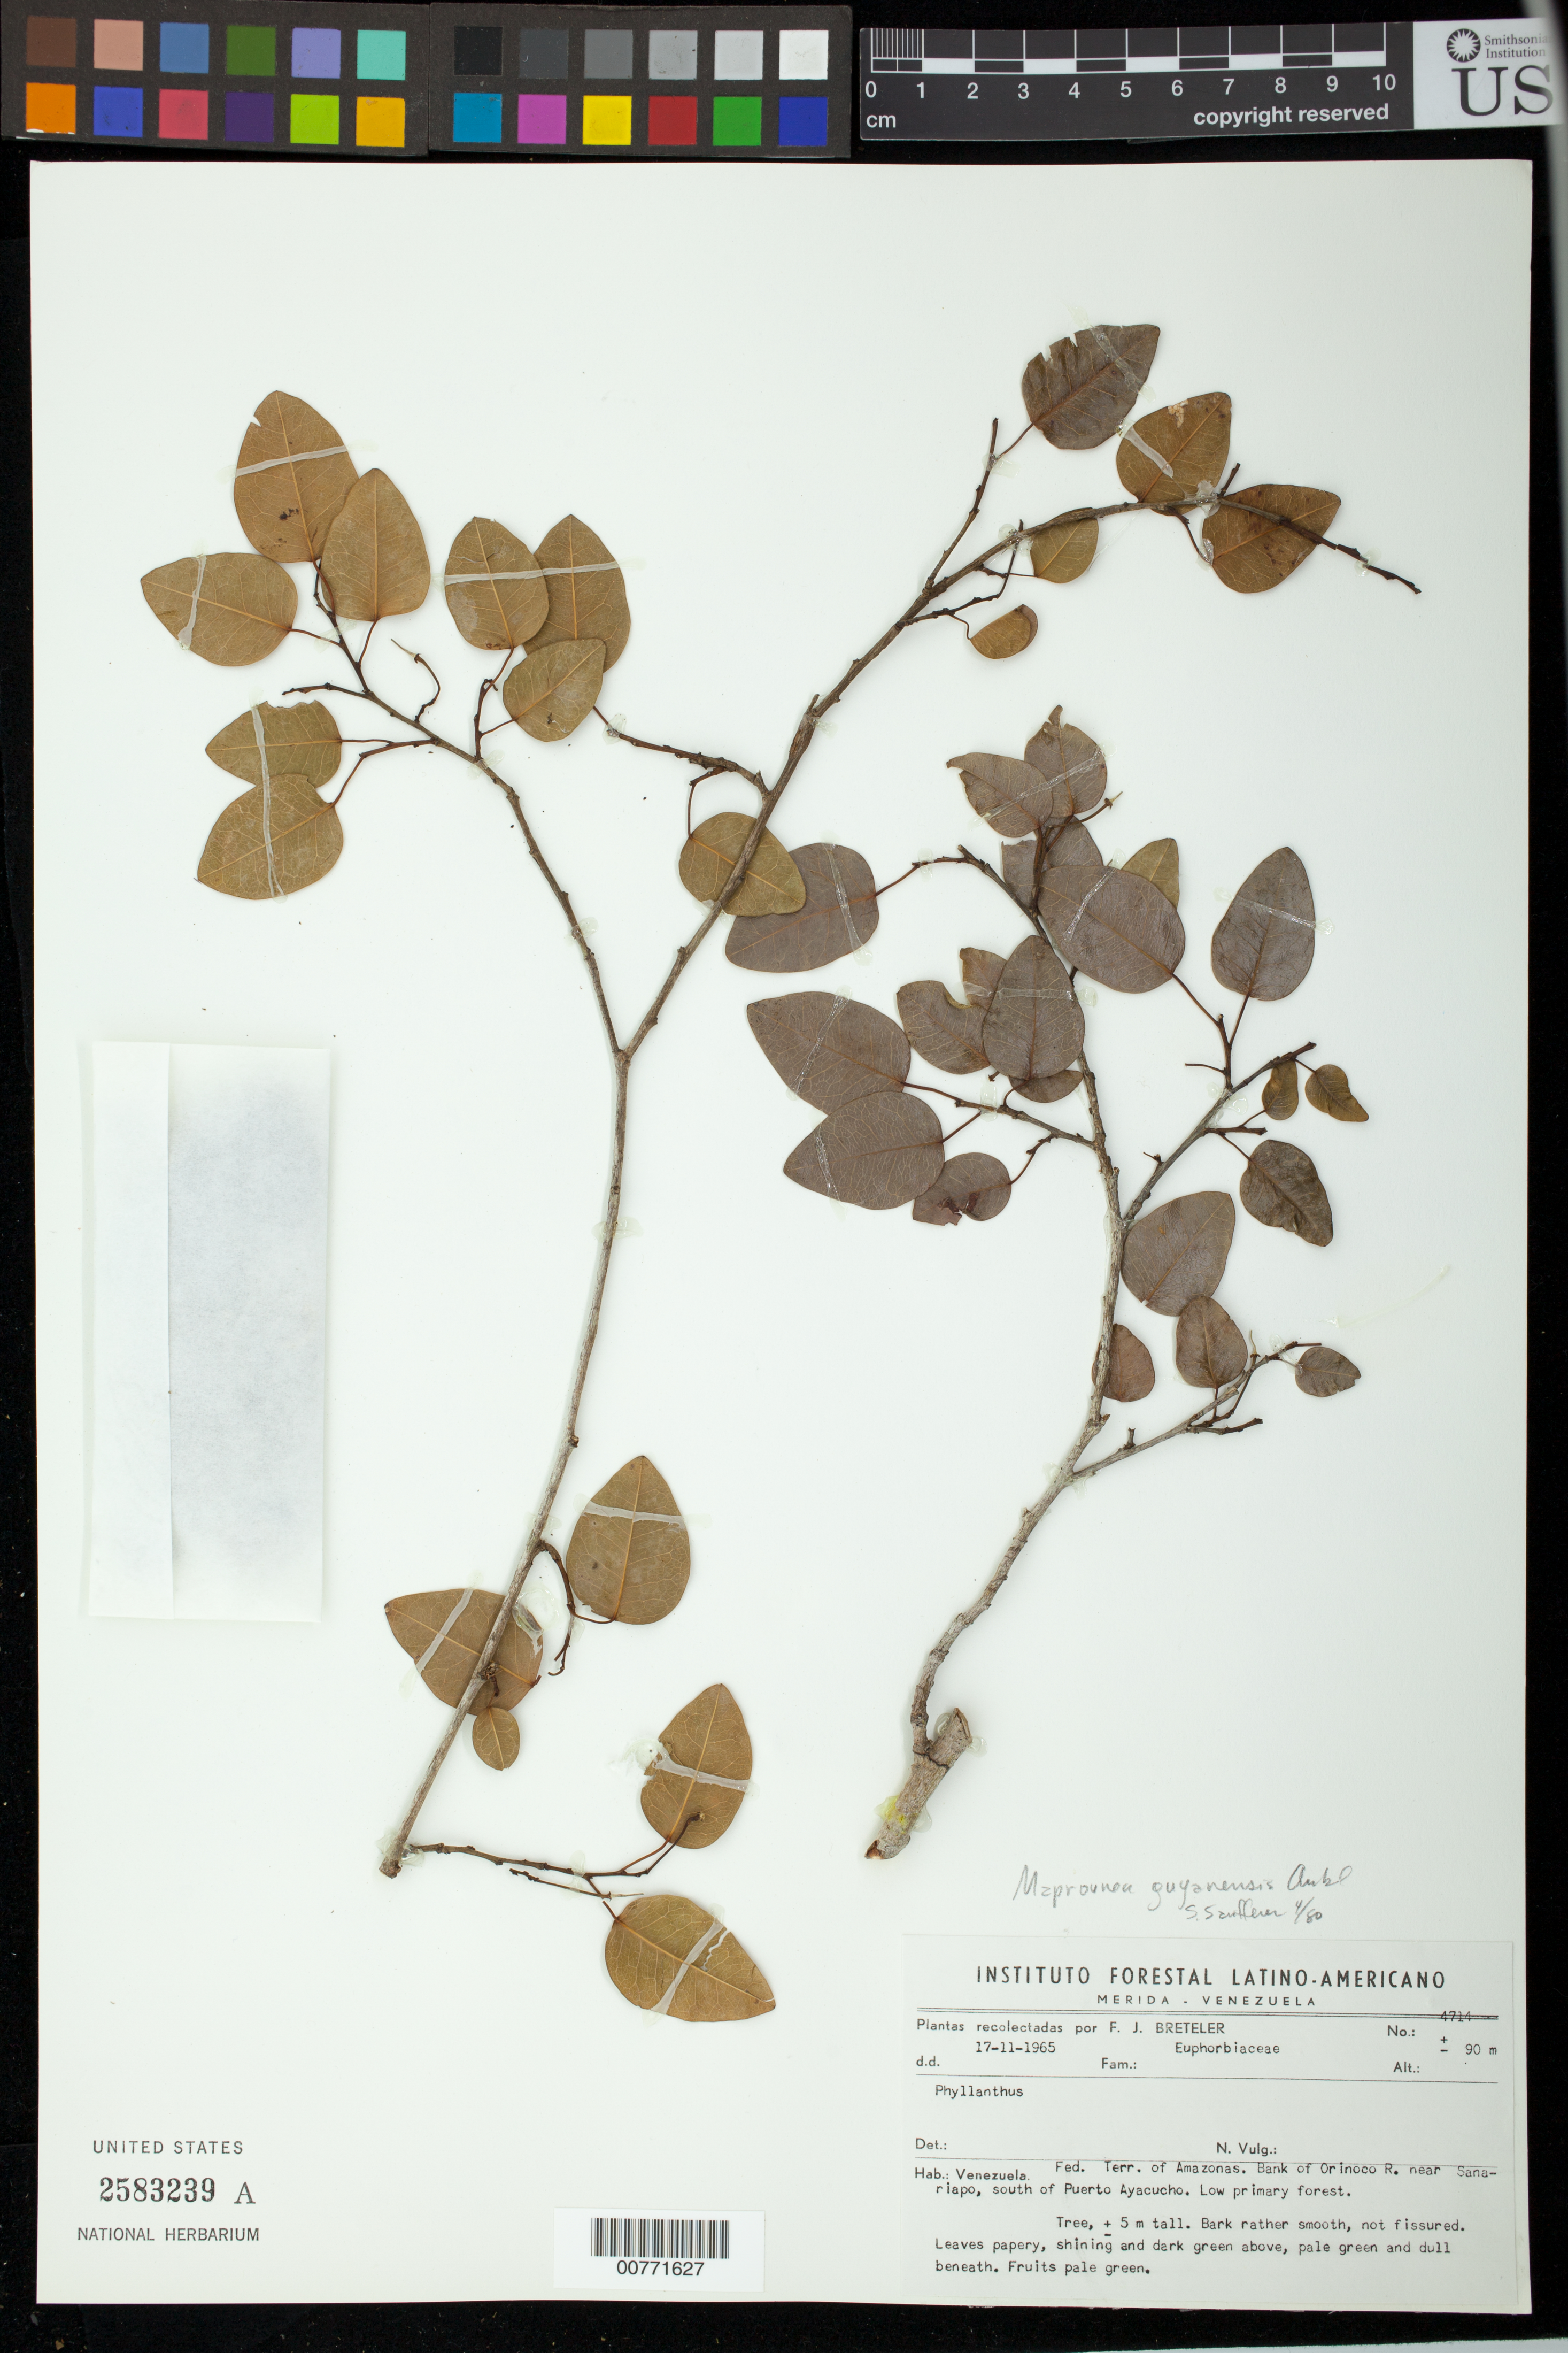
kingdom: Plantae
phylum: Tracheophyta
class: Magnoliopsida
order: Malpighiales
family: Euphorbiaceae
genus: Maprounea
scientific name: Maprounea guianensis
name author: Aubl.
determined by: Saufferer, S.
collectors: F. J. Breteler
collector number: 4714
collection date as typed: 17-Nov-65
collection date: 1965-11-17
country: Venezuela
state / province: Amazonas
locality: Orinoco R., near Sanariapo, S of Puerto Ayacucho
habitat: Primary forest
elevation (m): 90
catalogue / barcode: US 2583239A